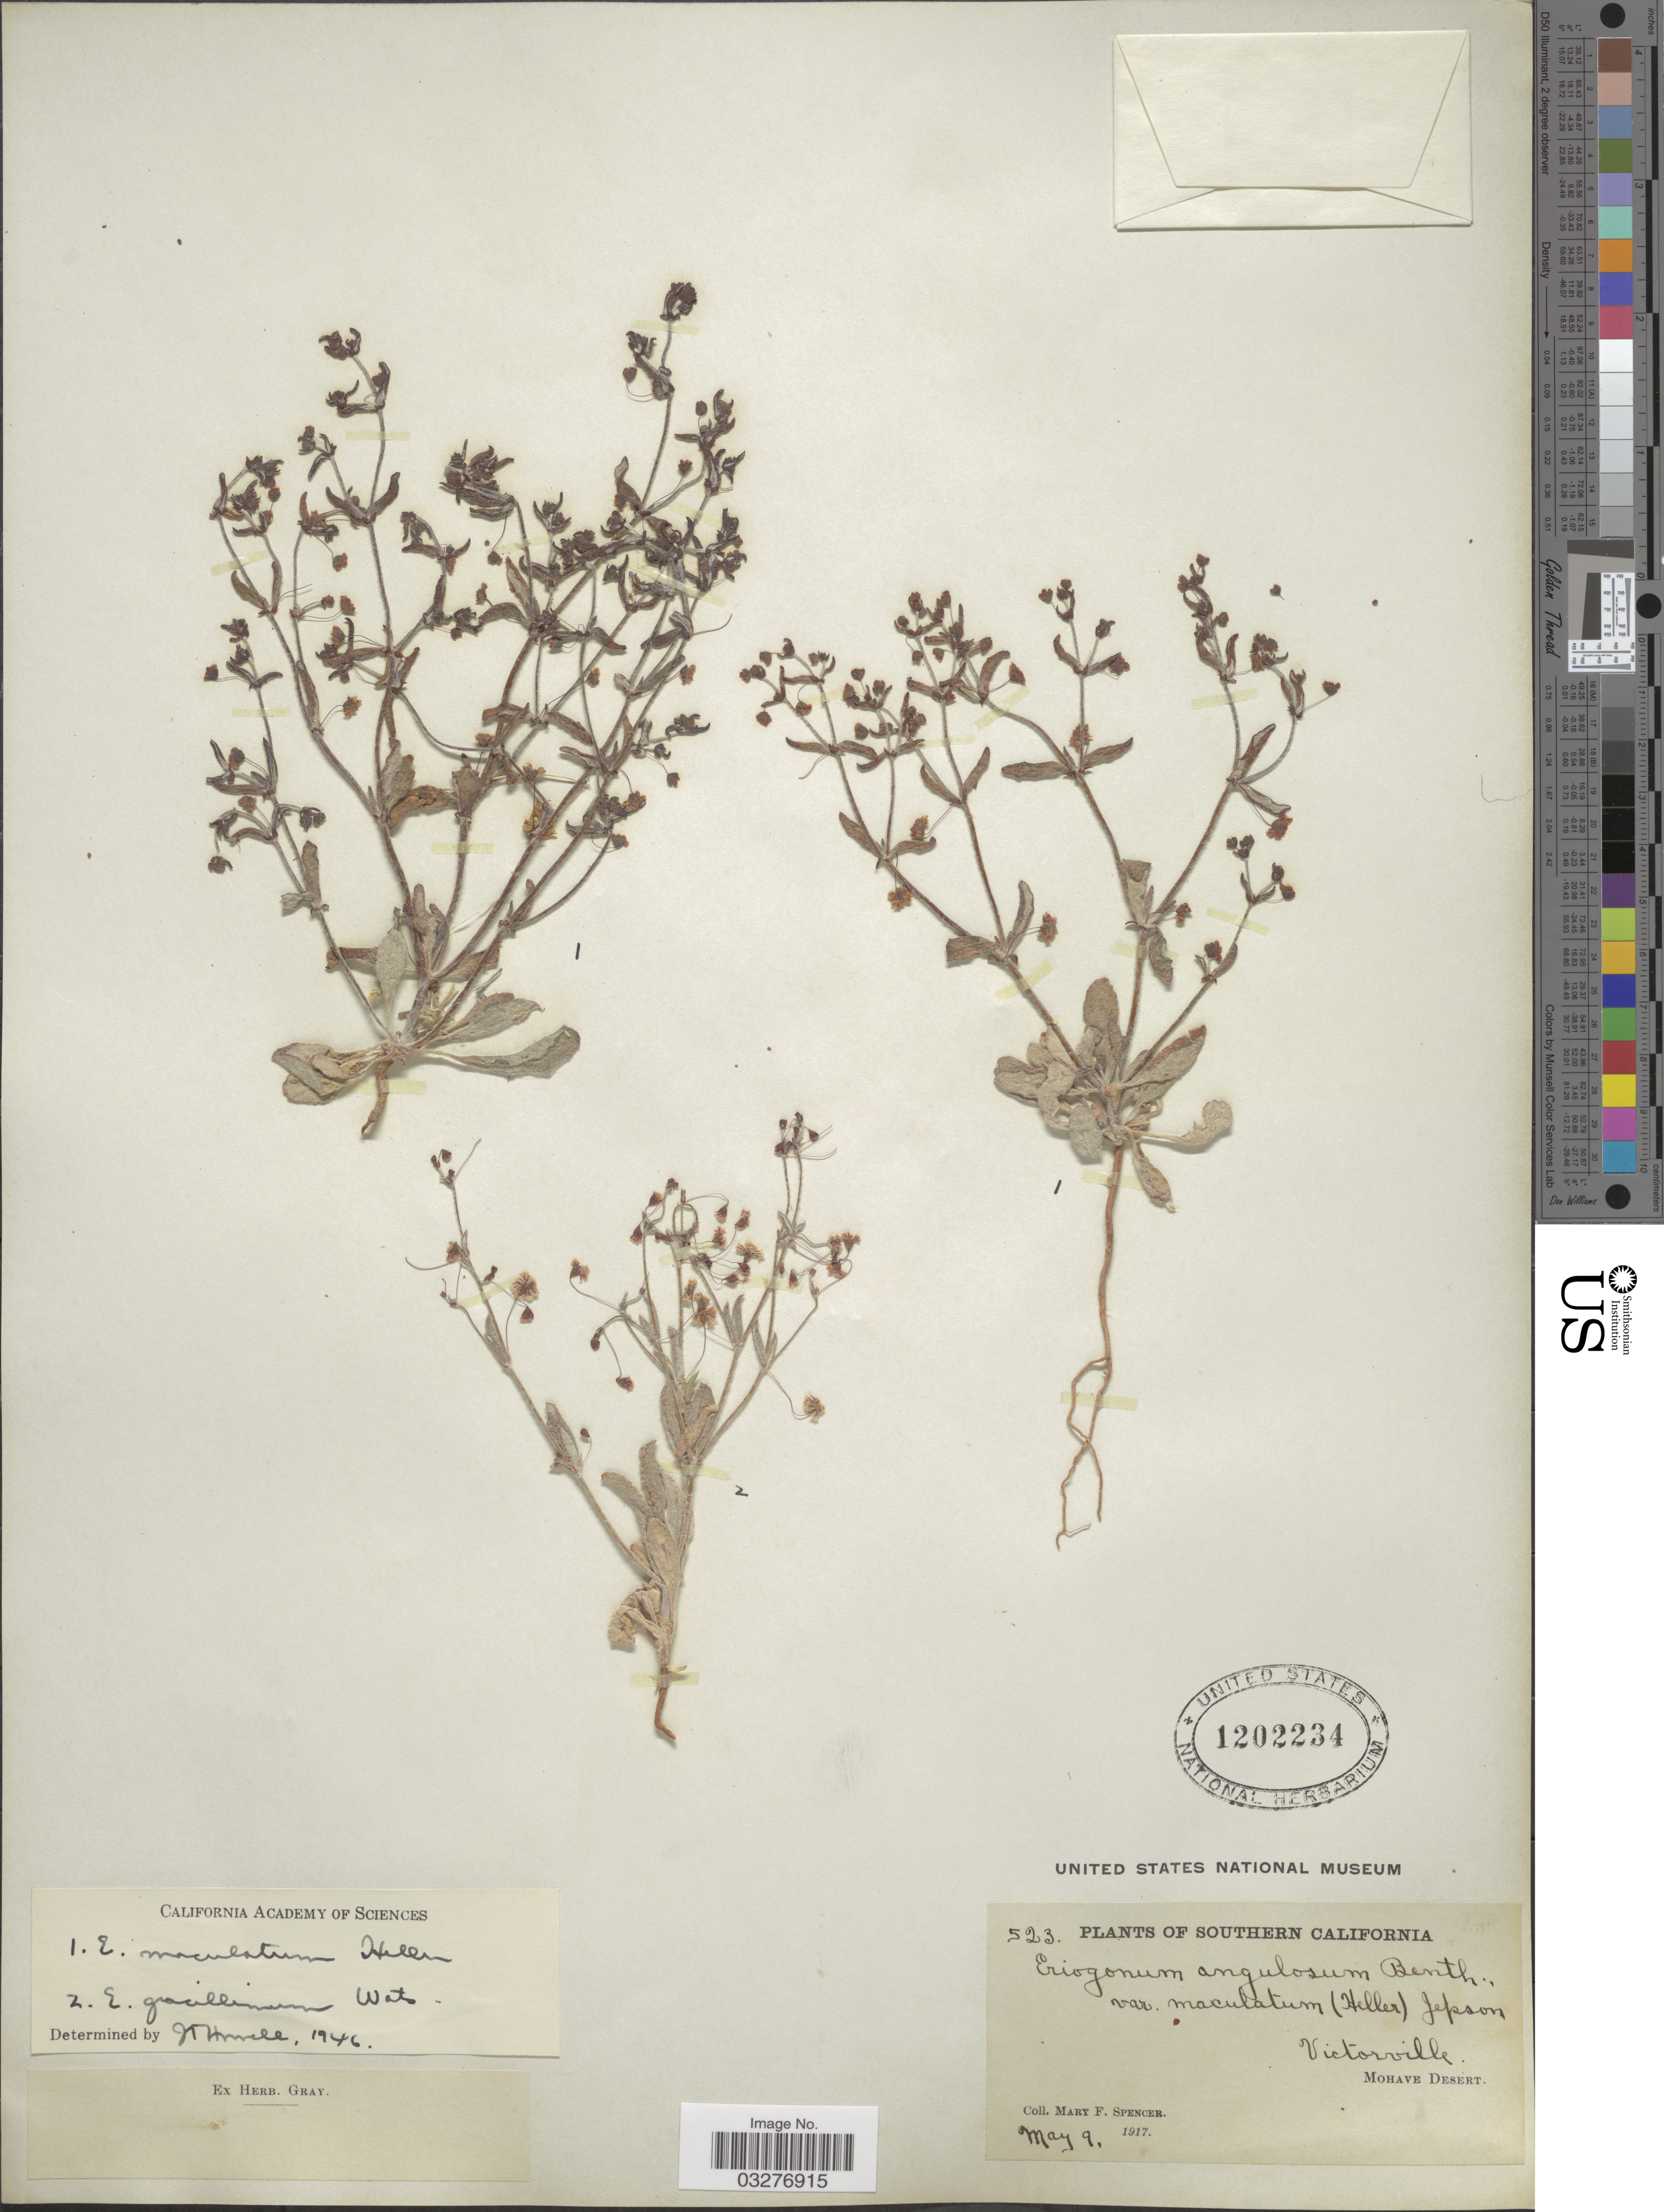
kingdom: Plantae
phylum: Tracheophyta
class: Magnoliopsida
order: Caryophyllales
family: Polygonaceae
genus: Eriogonum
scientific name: Eriogonum gracillimum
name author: S. Watson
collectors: M. Spencer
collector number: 523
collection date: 1917-05-09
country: United States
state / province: California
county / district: Kern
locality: Southern California. Victorville. Mohave Desert.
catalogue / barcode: US 1202234